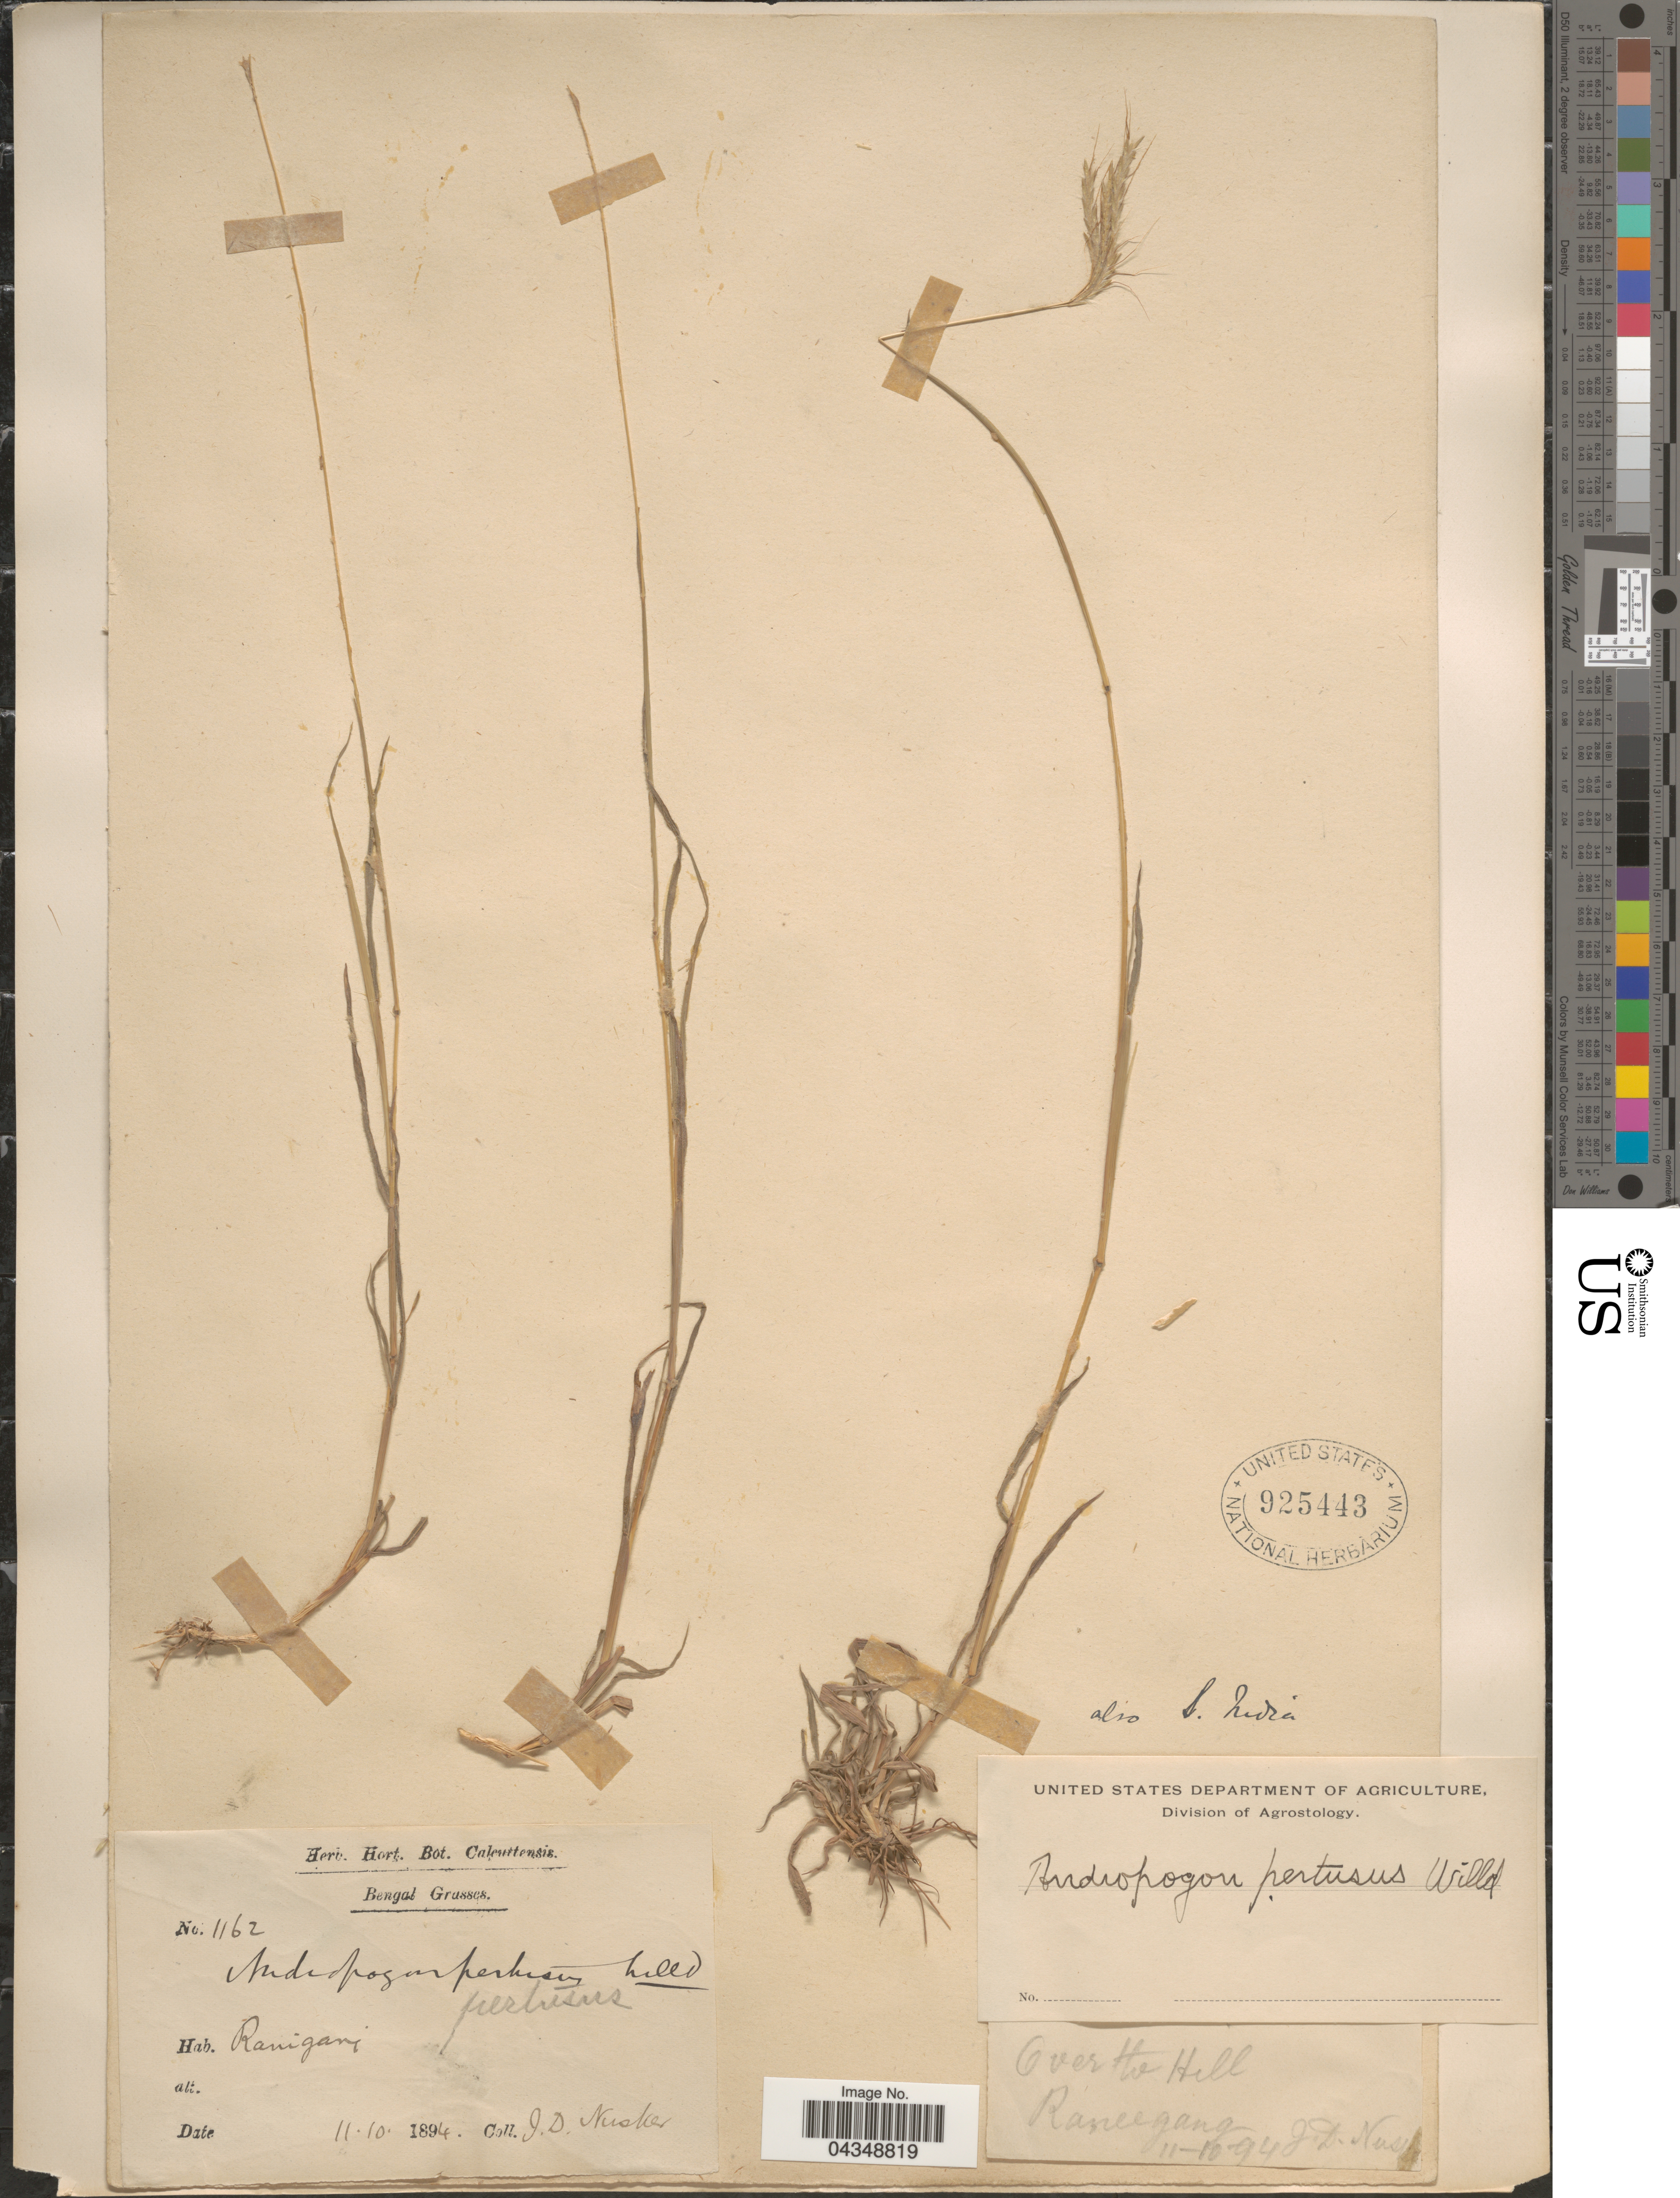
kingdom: Plantae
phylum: Tracheophyta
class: Liliopsida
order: Poales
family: Poaceae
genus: Bothriochloa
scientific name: Bothriochloa pertusa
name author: (L.) A. Camus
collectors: J. D. Nusker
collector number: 1162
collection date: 1894-10-11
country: India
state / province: West Bengal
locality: Bengal. Raniganj .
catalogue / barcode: US 925443